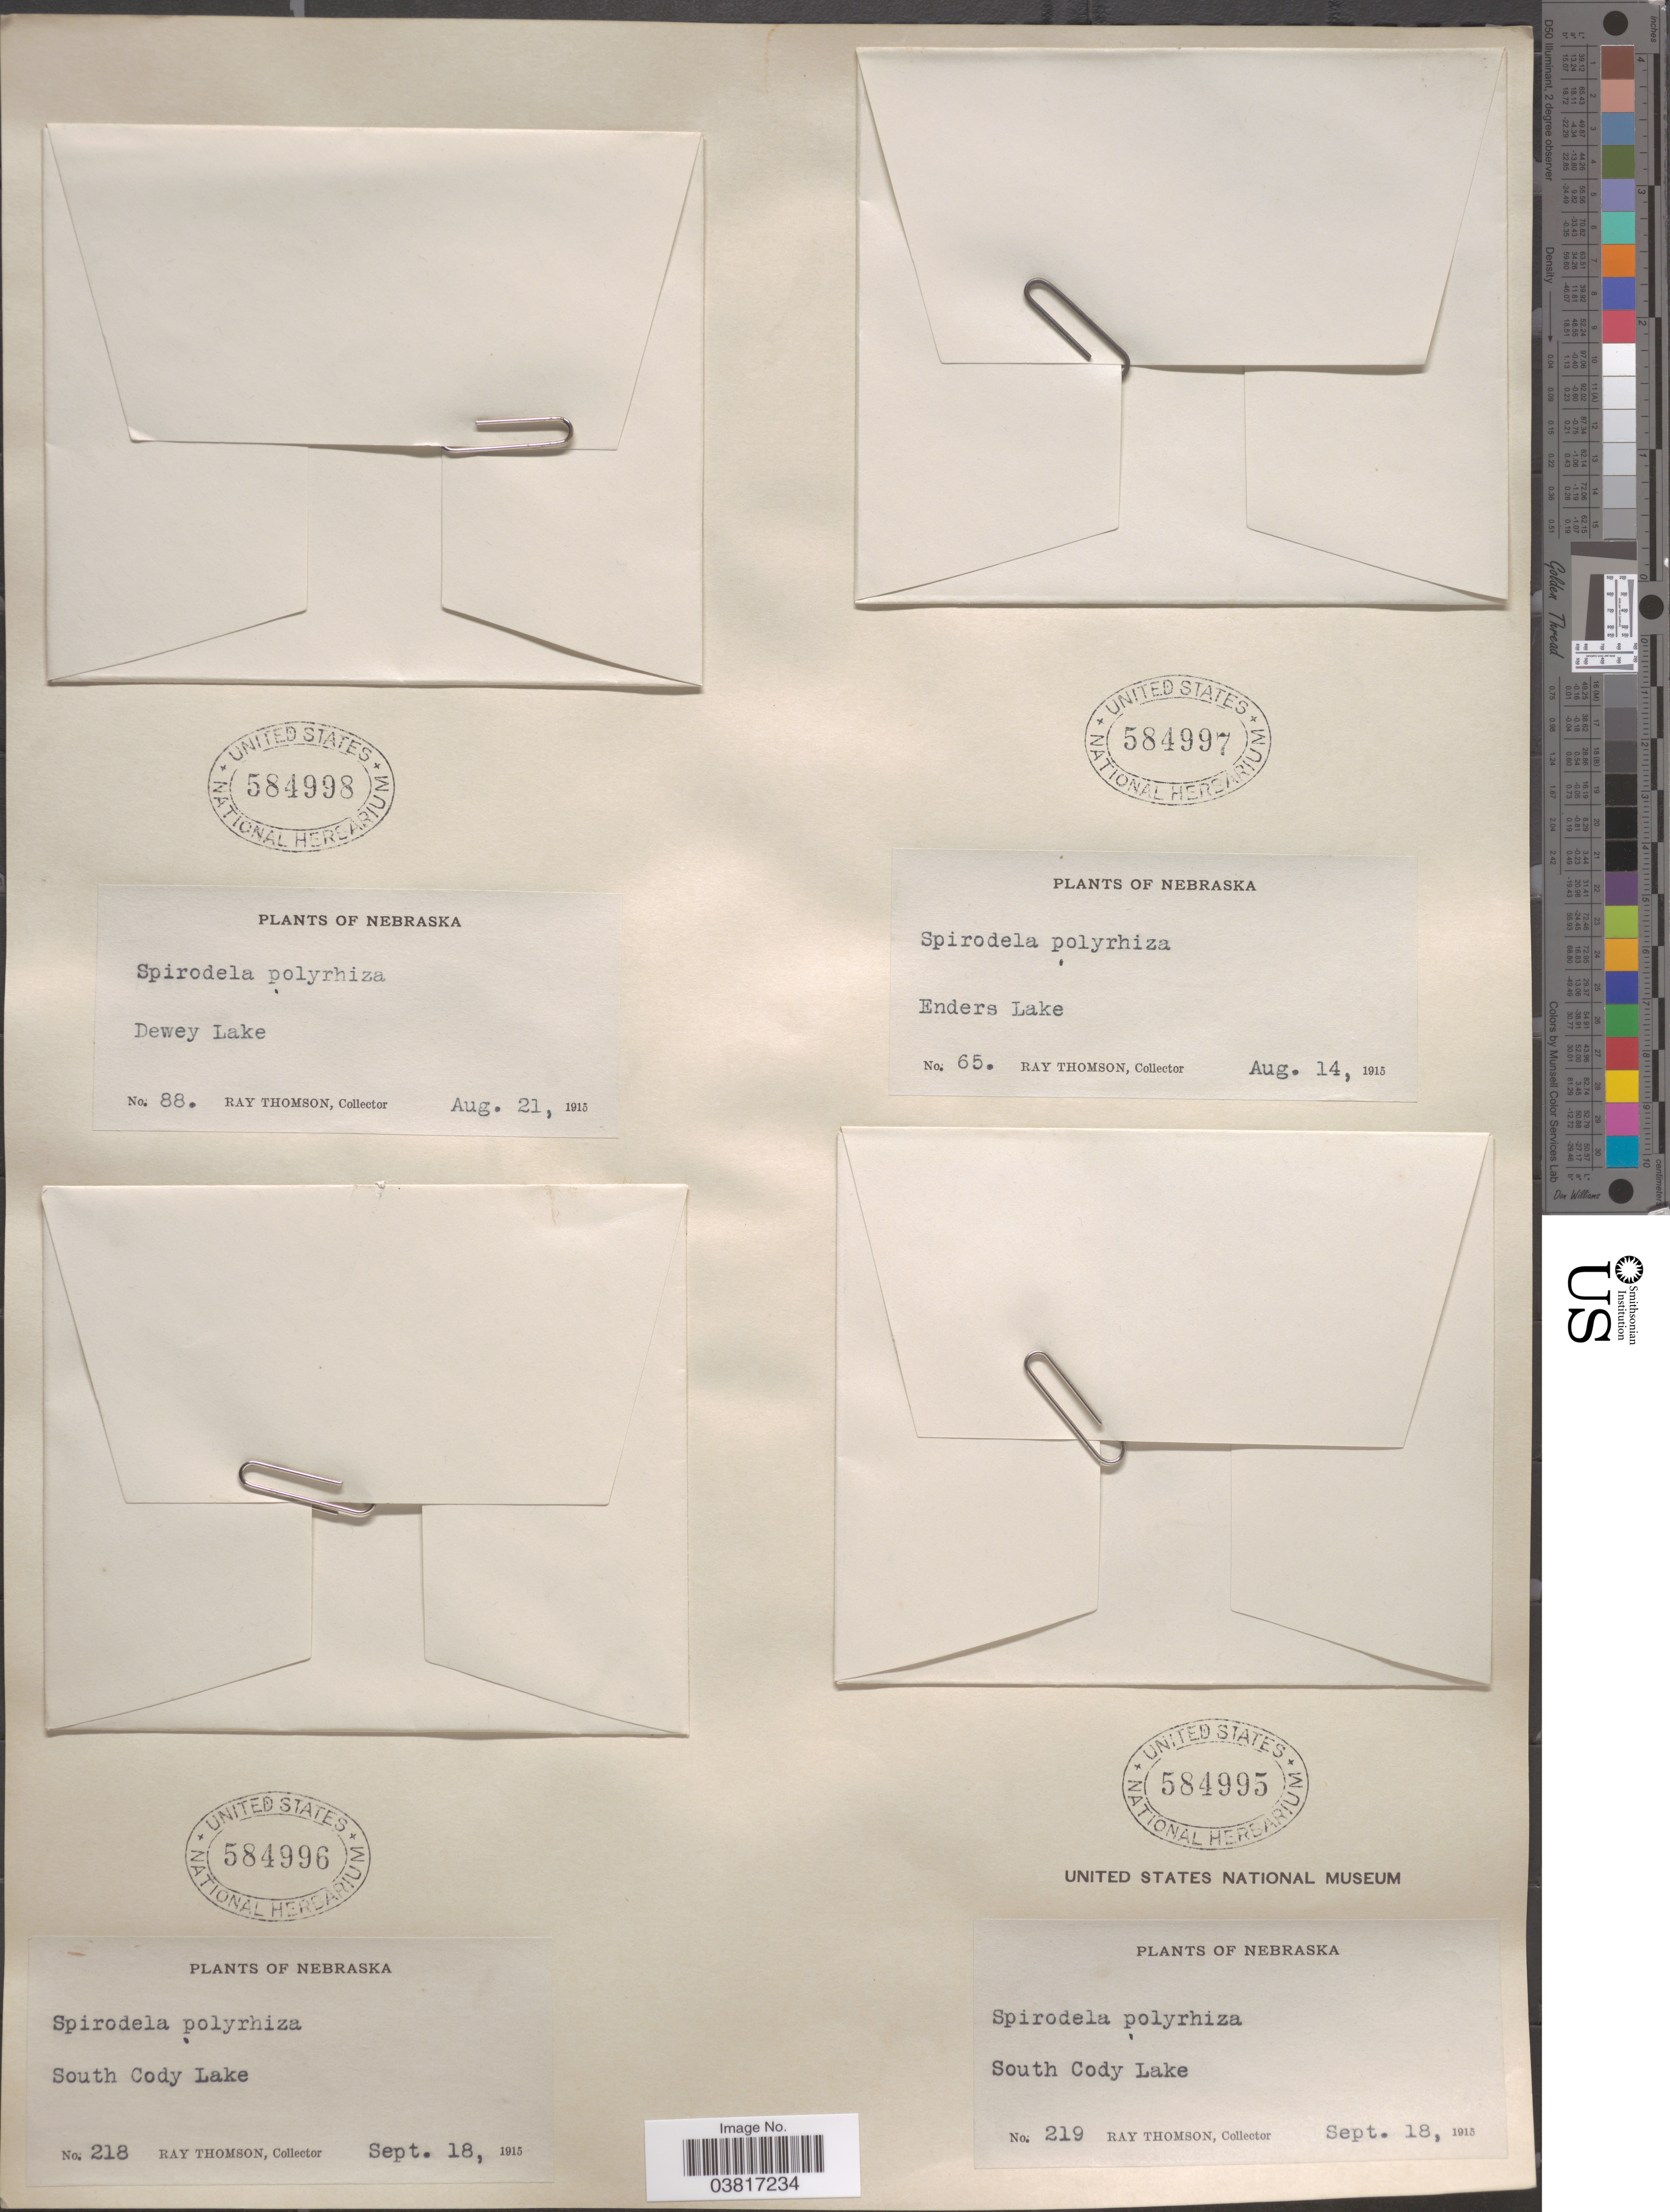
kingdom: Plantae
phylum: Tracheophyta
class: Liliopsida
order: Alismatales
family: Araceae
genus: Spirodela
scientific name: Spirodela polyrrhiza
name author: (L.) Schleid.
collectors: R. Thomson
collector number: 88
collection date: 1915-08-21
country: United States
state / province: Nebraska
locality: Dewey Lake.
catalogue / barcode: US 584998